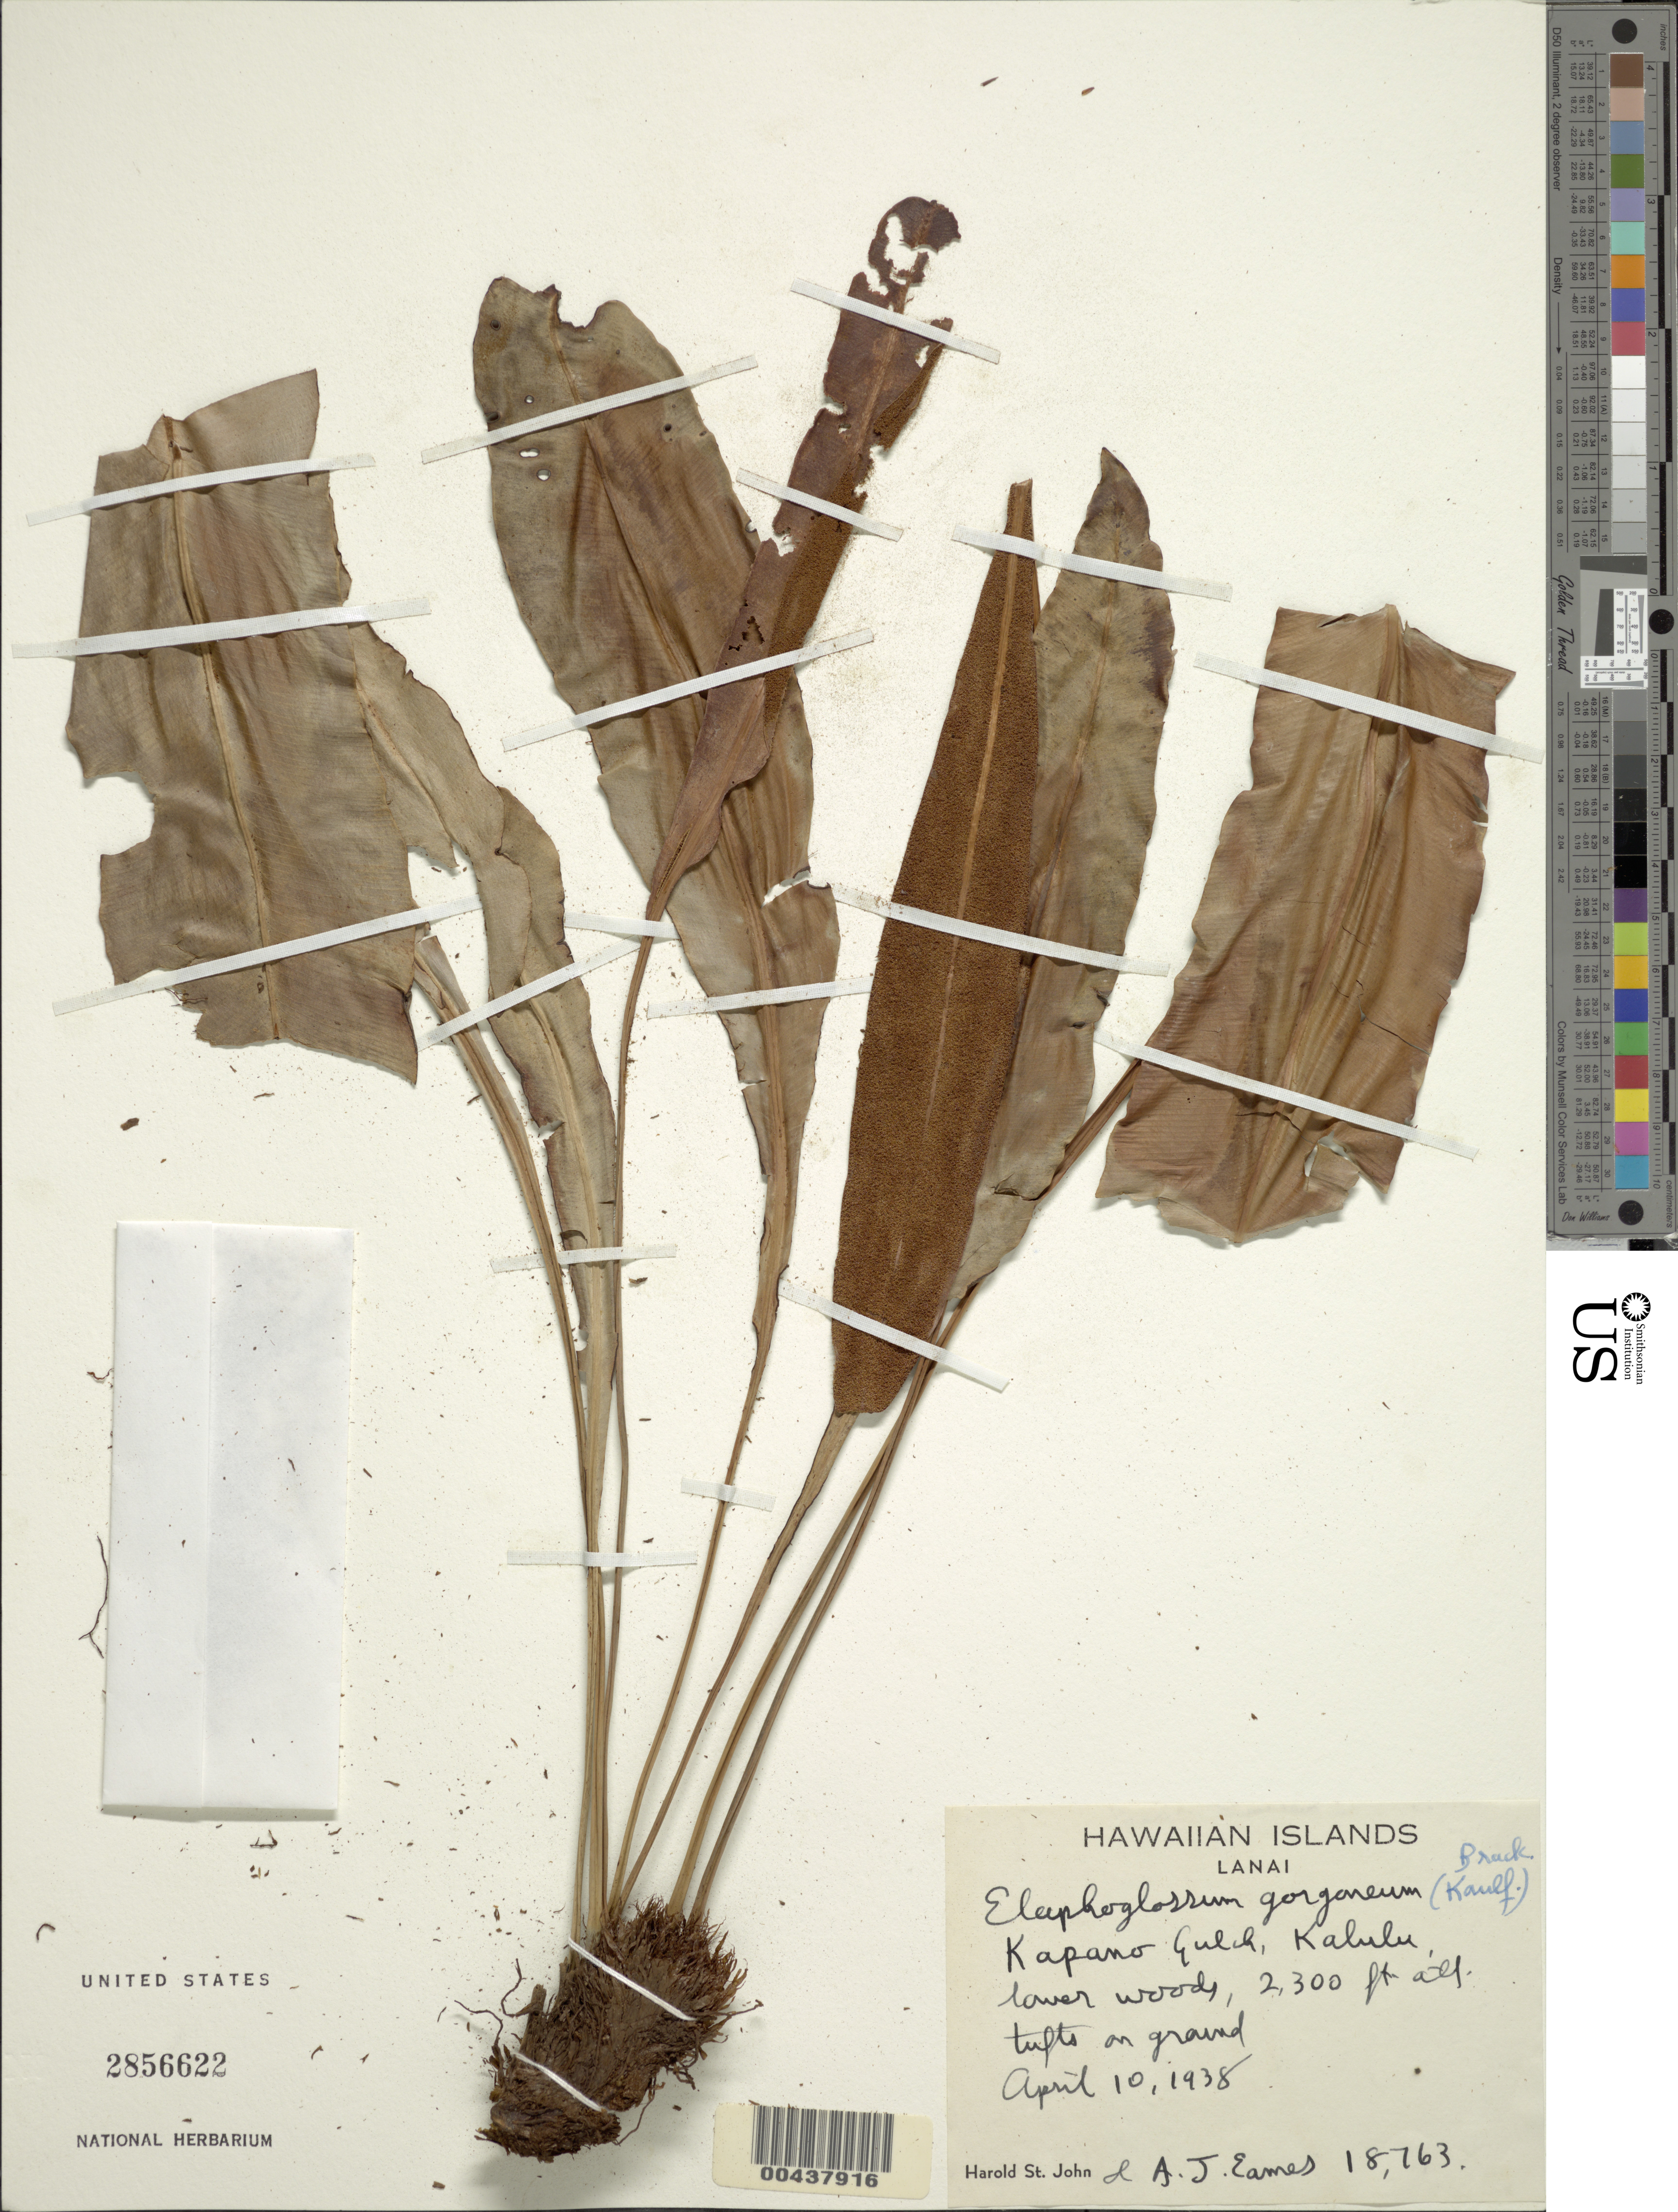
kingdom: Plantae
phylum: Tracheophyta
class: Polypodiopsida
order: Polypodiales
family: Dryopteridaceae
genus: Elaphoglossum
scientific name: Elaphoglossum alatum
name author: Gaudich.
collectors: H. St. John & A. J. Eames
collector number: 18763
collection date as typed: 10 Apr 1938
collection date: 1938-04-10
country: United States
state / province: Hawaii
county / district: Kauai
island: Kaua'i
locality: Kapano Gulch, Kalulu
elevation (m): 701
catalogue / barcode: US 2856622